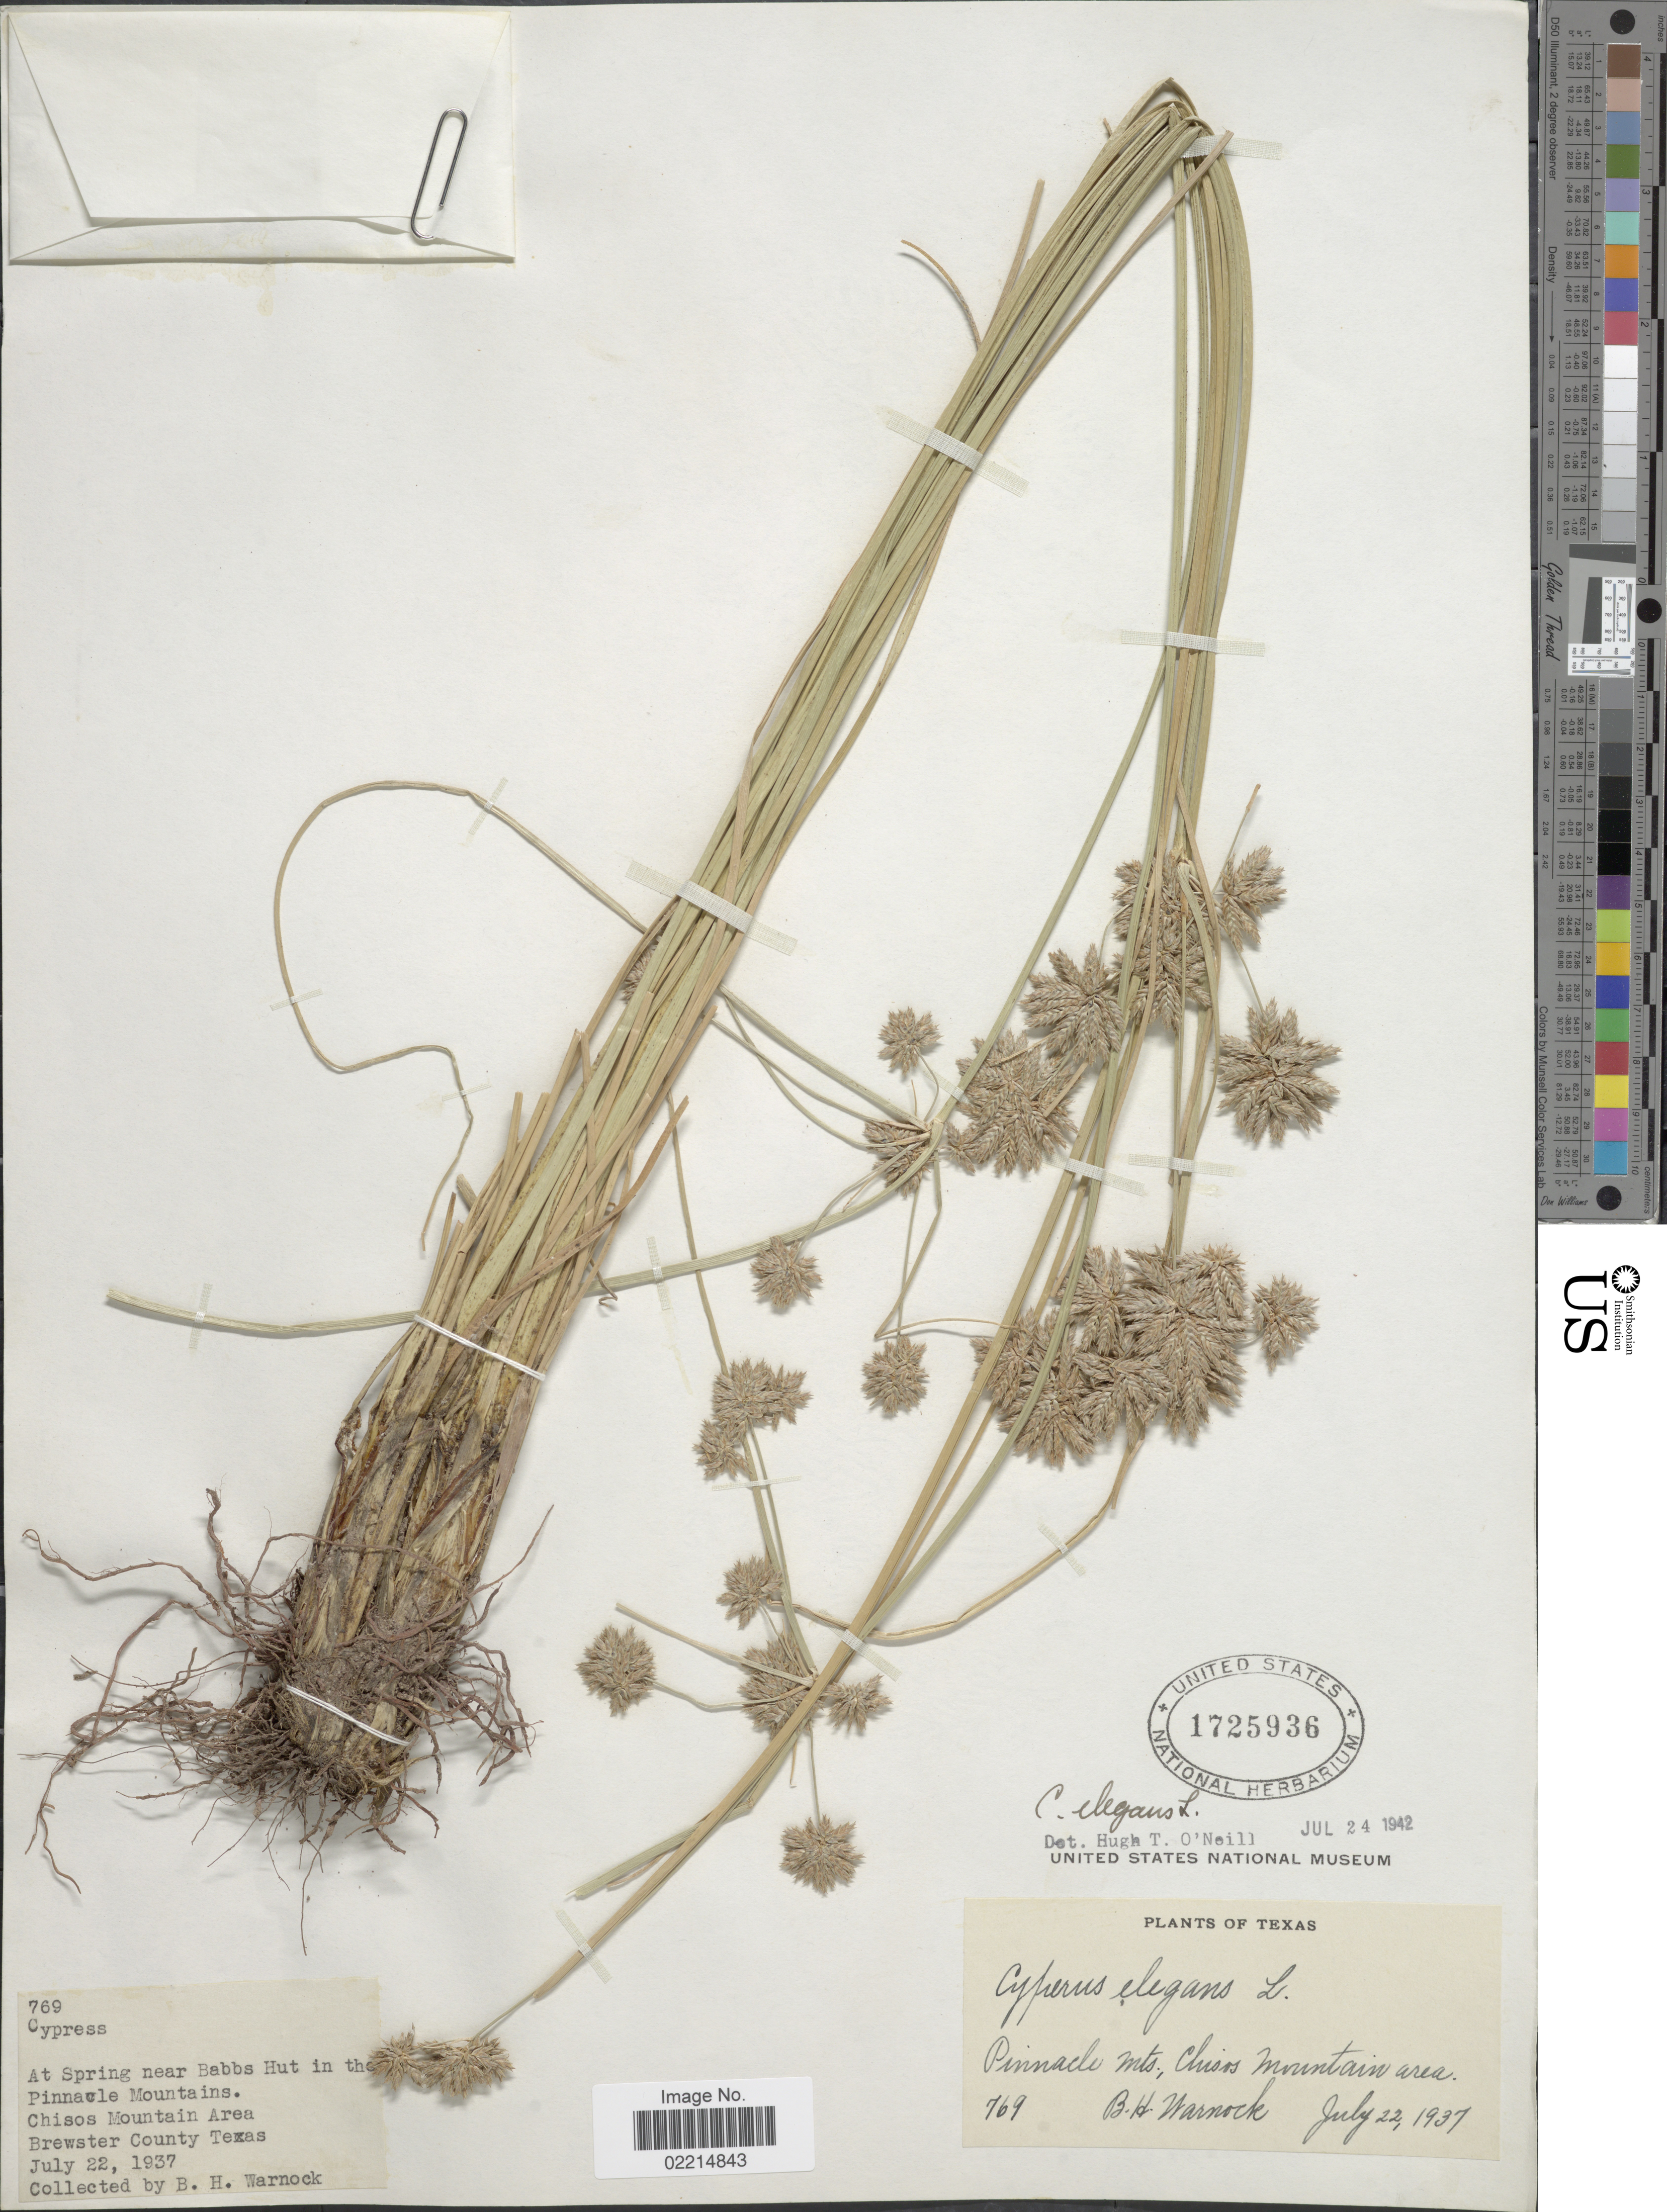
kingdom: Plantae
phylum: Tracheophyta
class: Liliopsida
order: Poales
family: Cyperaceae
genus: Cyperus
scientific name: Cyperus elegans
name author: L.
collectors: B. H. Warnock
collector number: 769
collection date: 1937-07-22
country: United States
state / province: Texas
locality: Pinnacle Mts., Chisos Mountain area, at Spring near Babbs Hut in the Pinnacle Mountains, Brewster County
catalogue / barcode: US 1725936